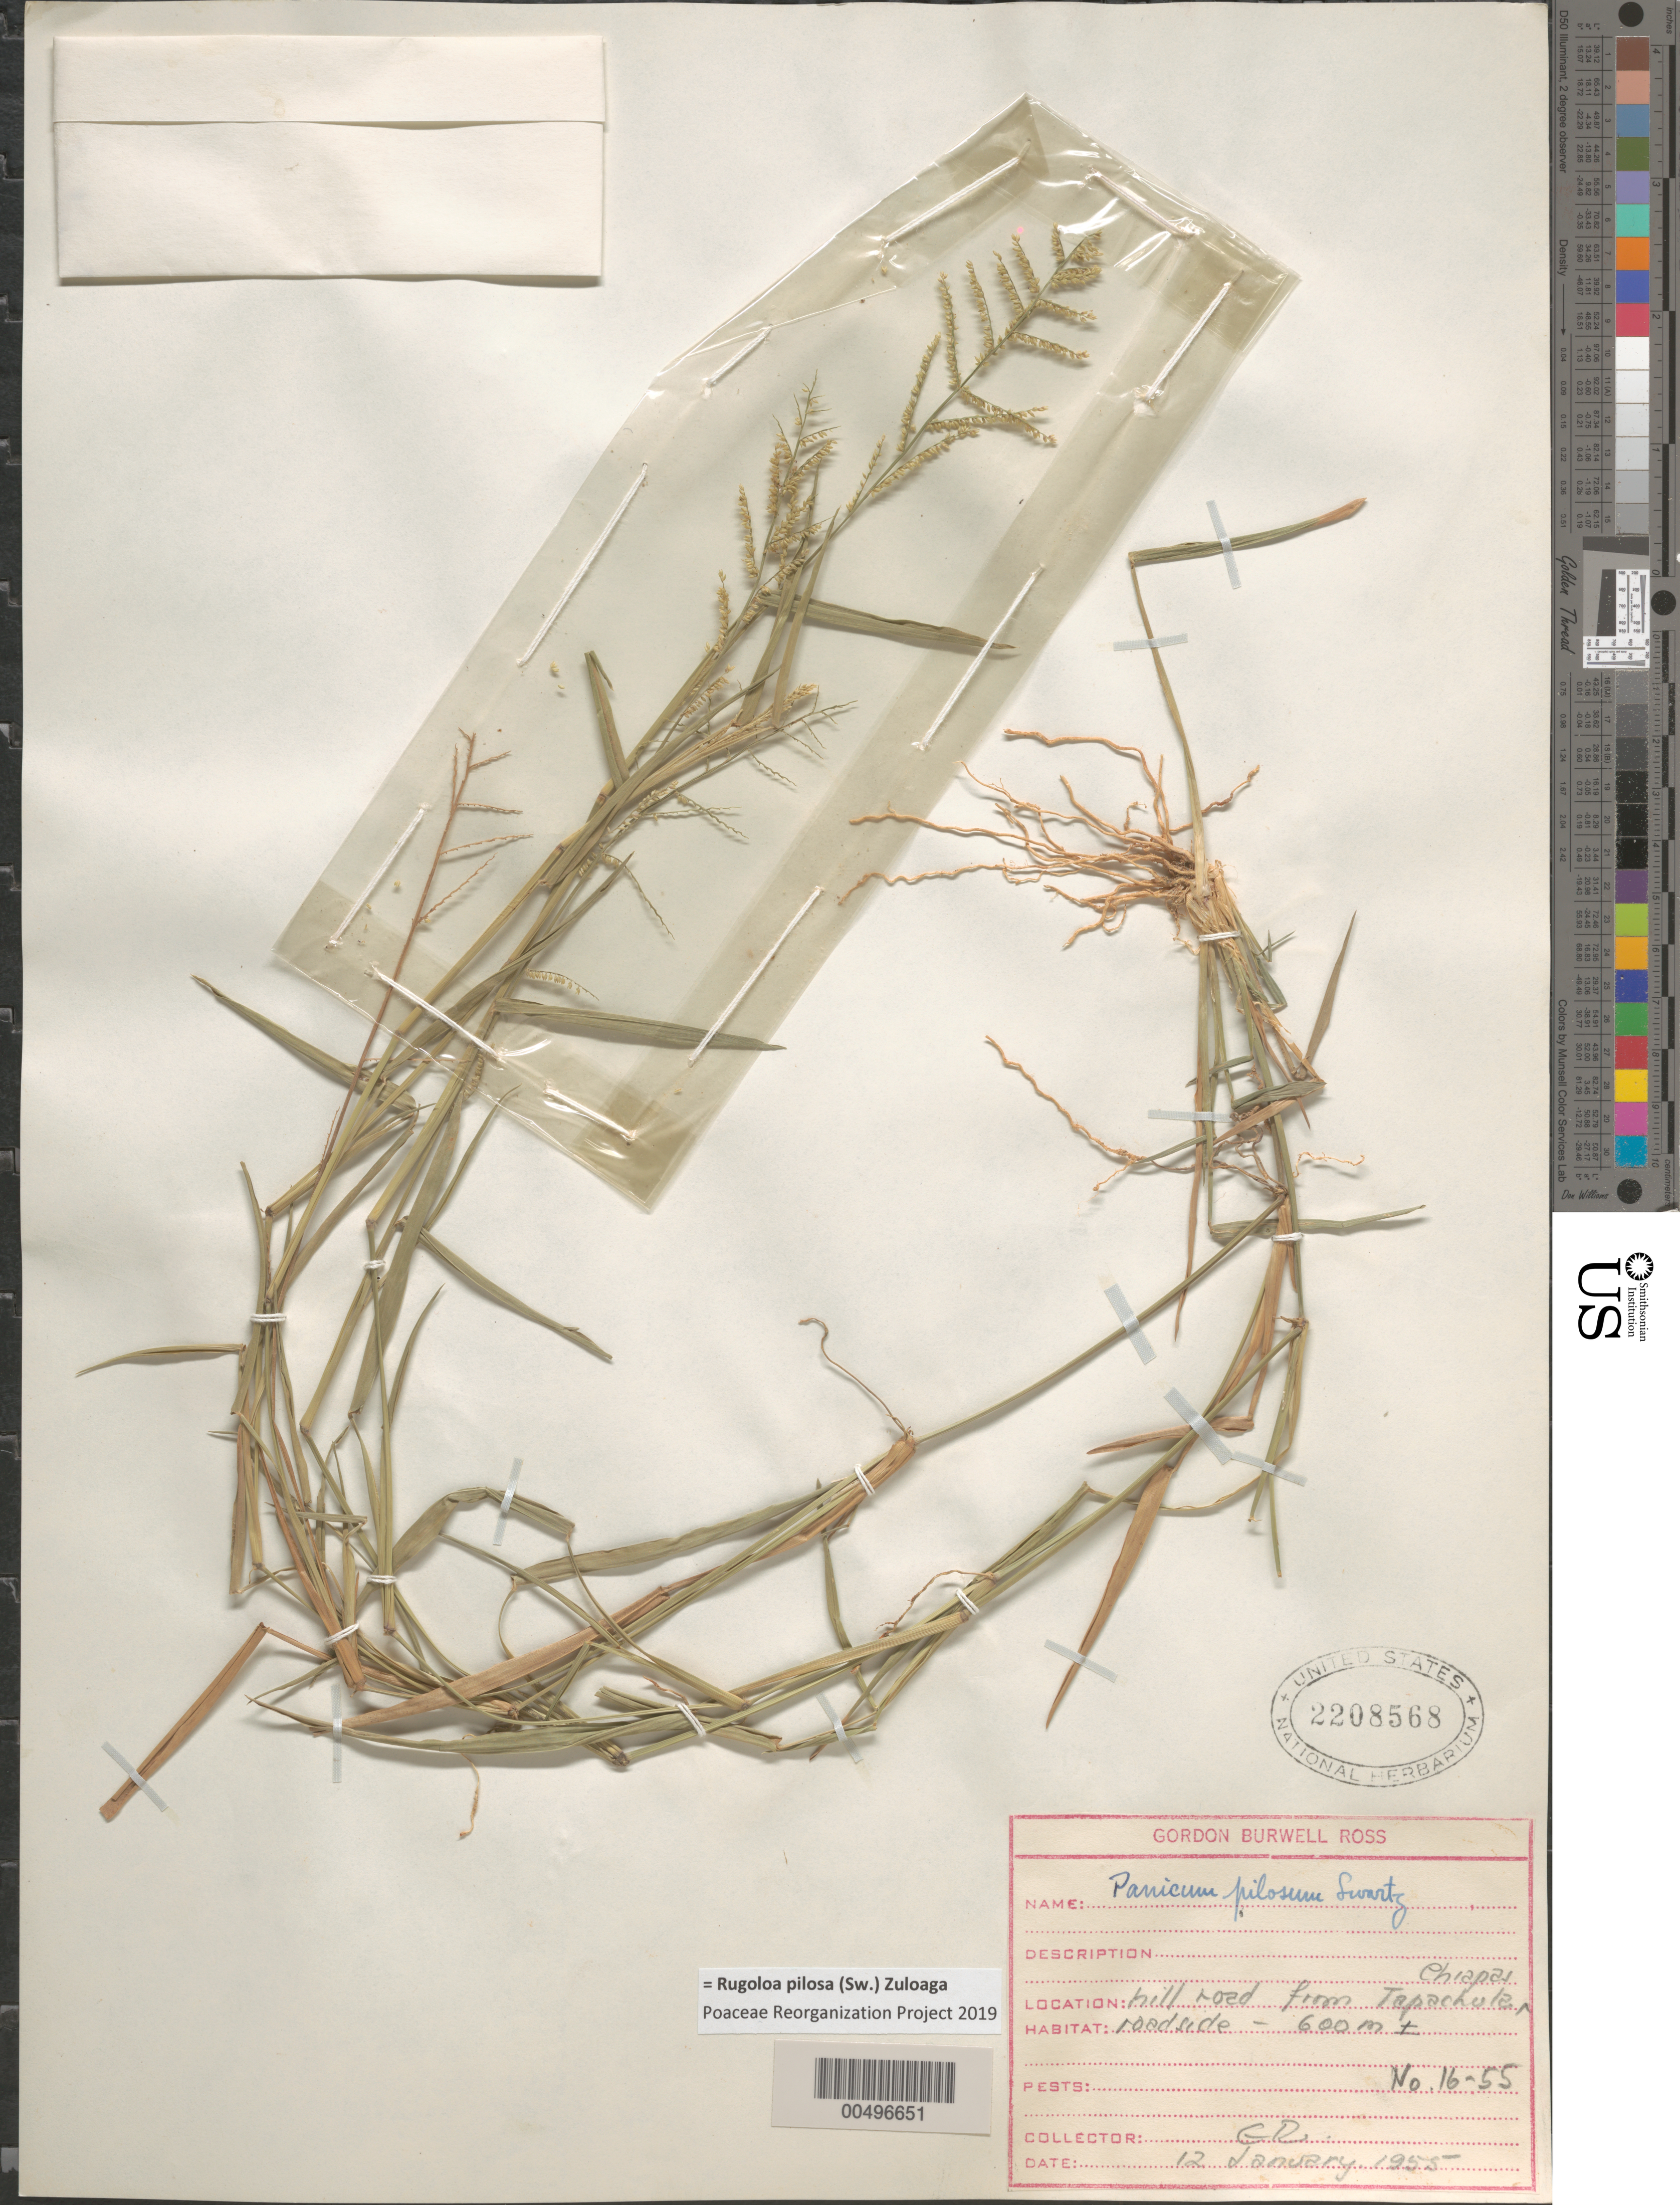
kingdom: Plantae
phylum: Tracheophyta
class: Liliopsida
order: Poales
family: Poaceae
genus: Panicum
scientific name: Panicum pilosum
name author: Sw.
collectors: G. B. Ross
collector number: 16-55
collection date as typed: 12 Jan 1955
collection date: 1955-01-12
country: Mexico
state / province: Chiapas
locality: Rd from Tapachula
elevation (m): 600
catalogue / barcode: US 2208568